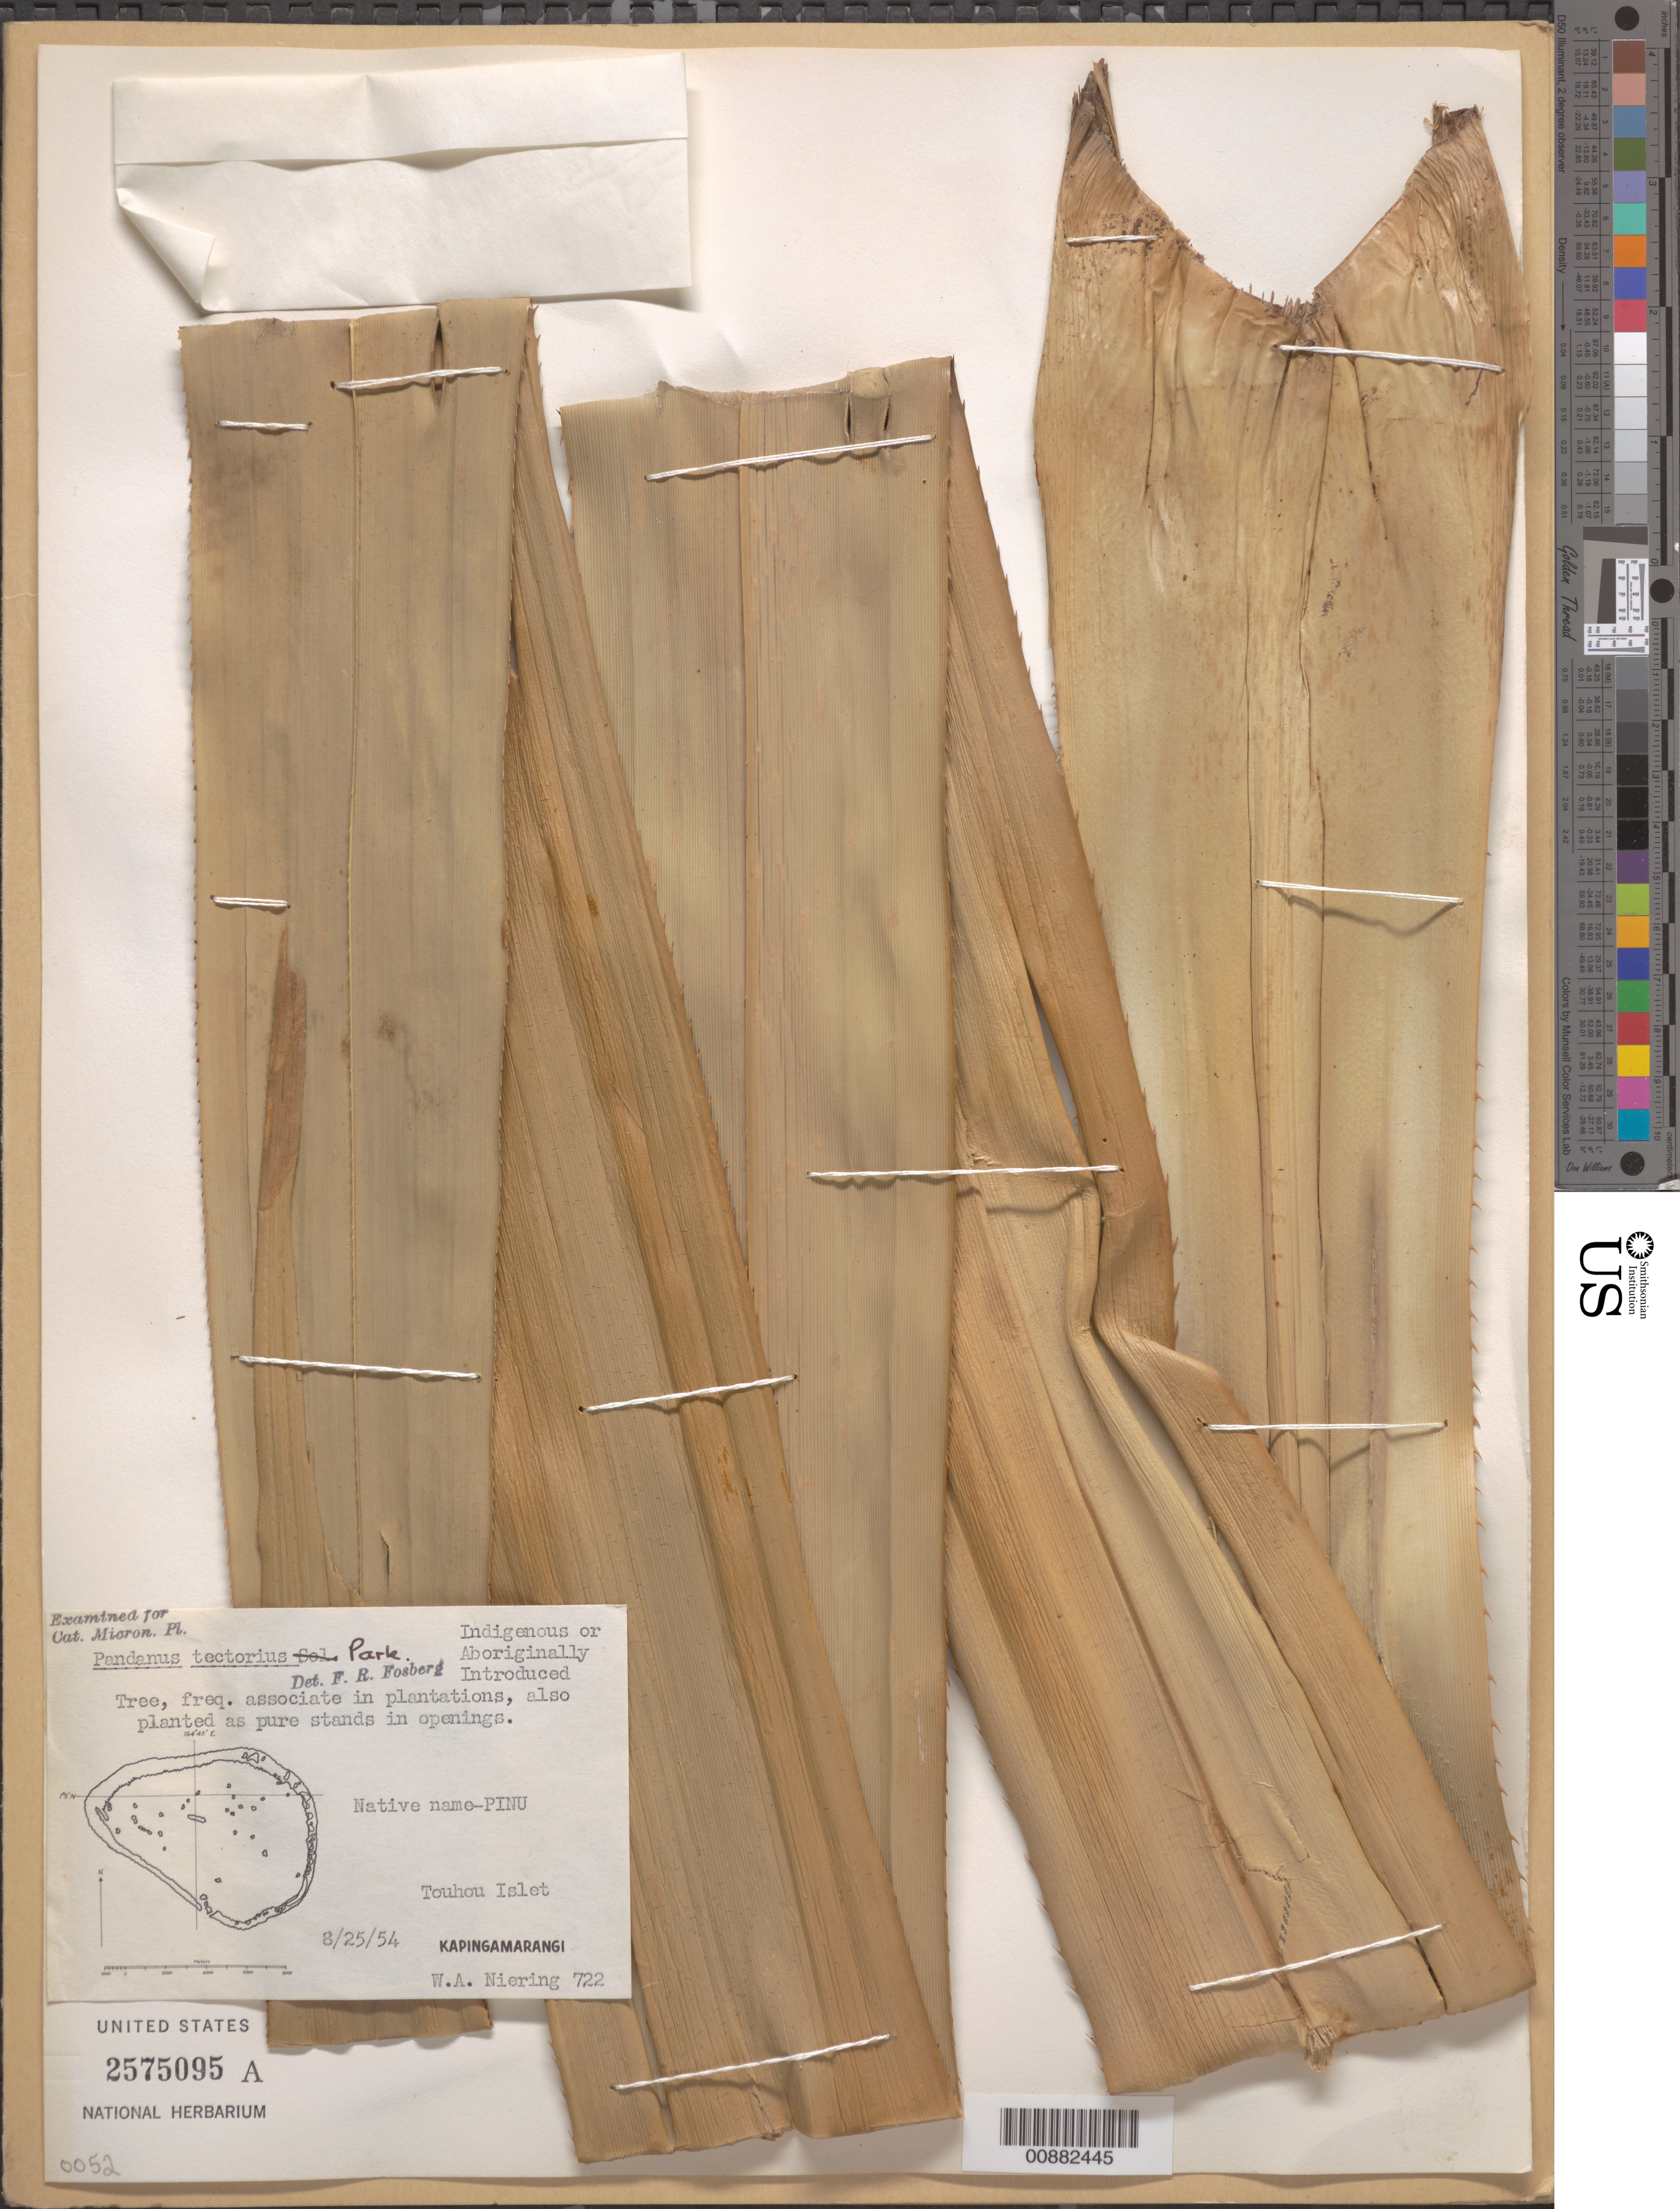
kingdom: Plantae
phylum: Tracheophyta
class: Liliopsida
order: Pandanales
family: Pandanaceae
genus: Pandanus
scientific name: Pandanus tectorius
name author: Parkinson ex DuRoi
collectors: W. Niering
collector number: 722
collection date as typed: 25 Aug 1954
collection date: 1954-08-25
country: Micronesia, Federated States of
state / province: Pohnpei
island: Kapingamarangi Atoll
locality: Touhou islet.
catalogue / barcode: US 2575095